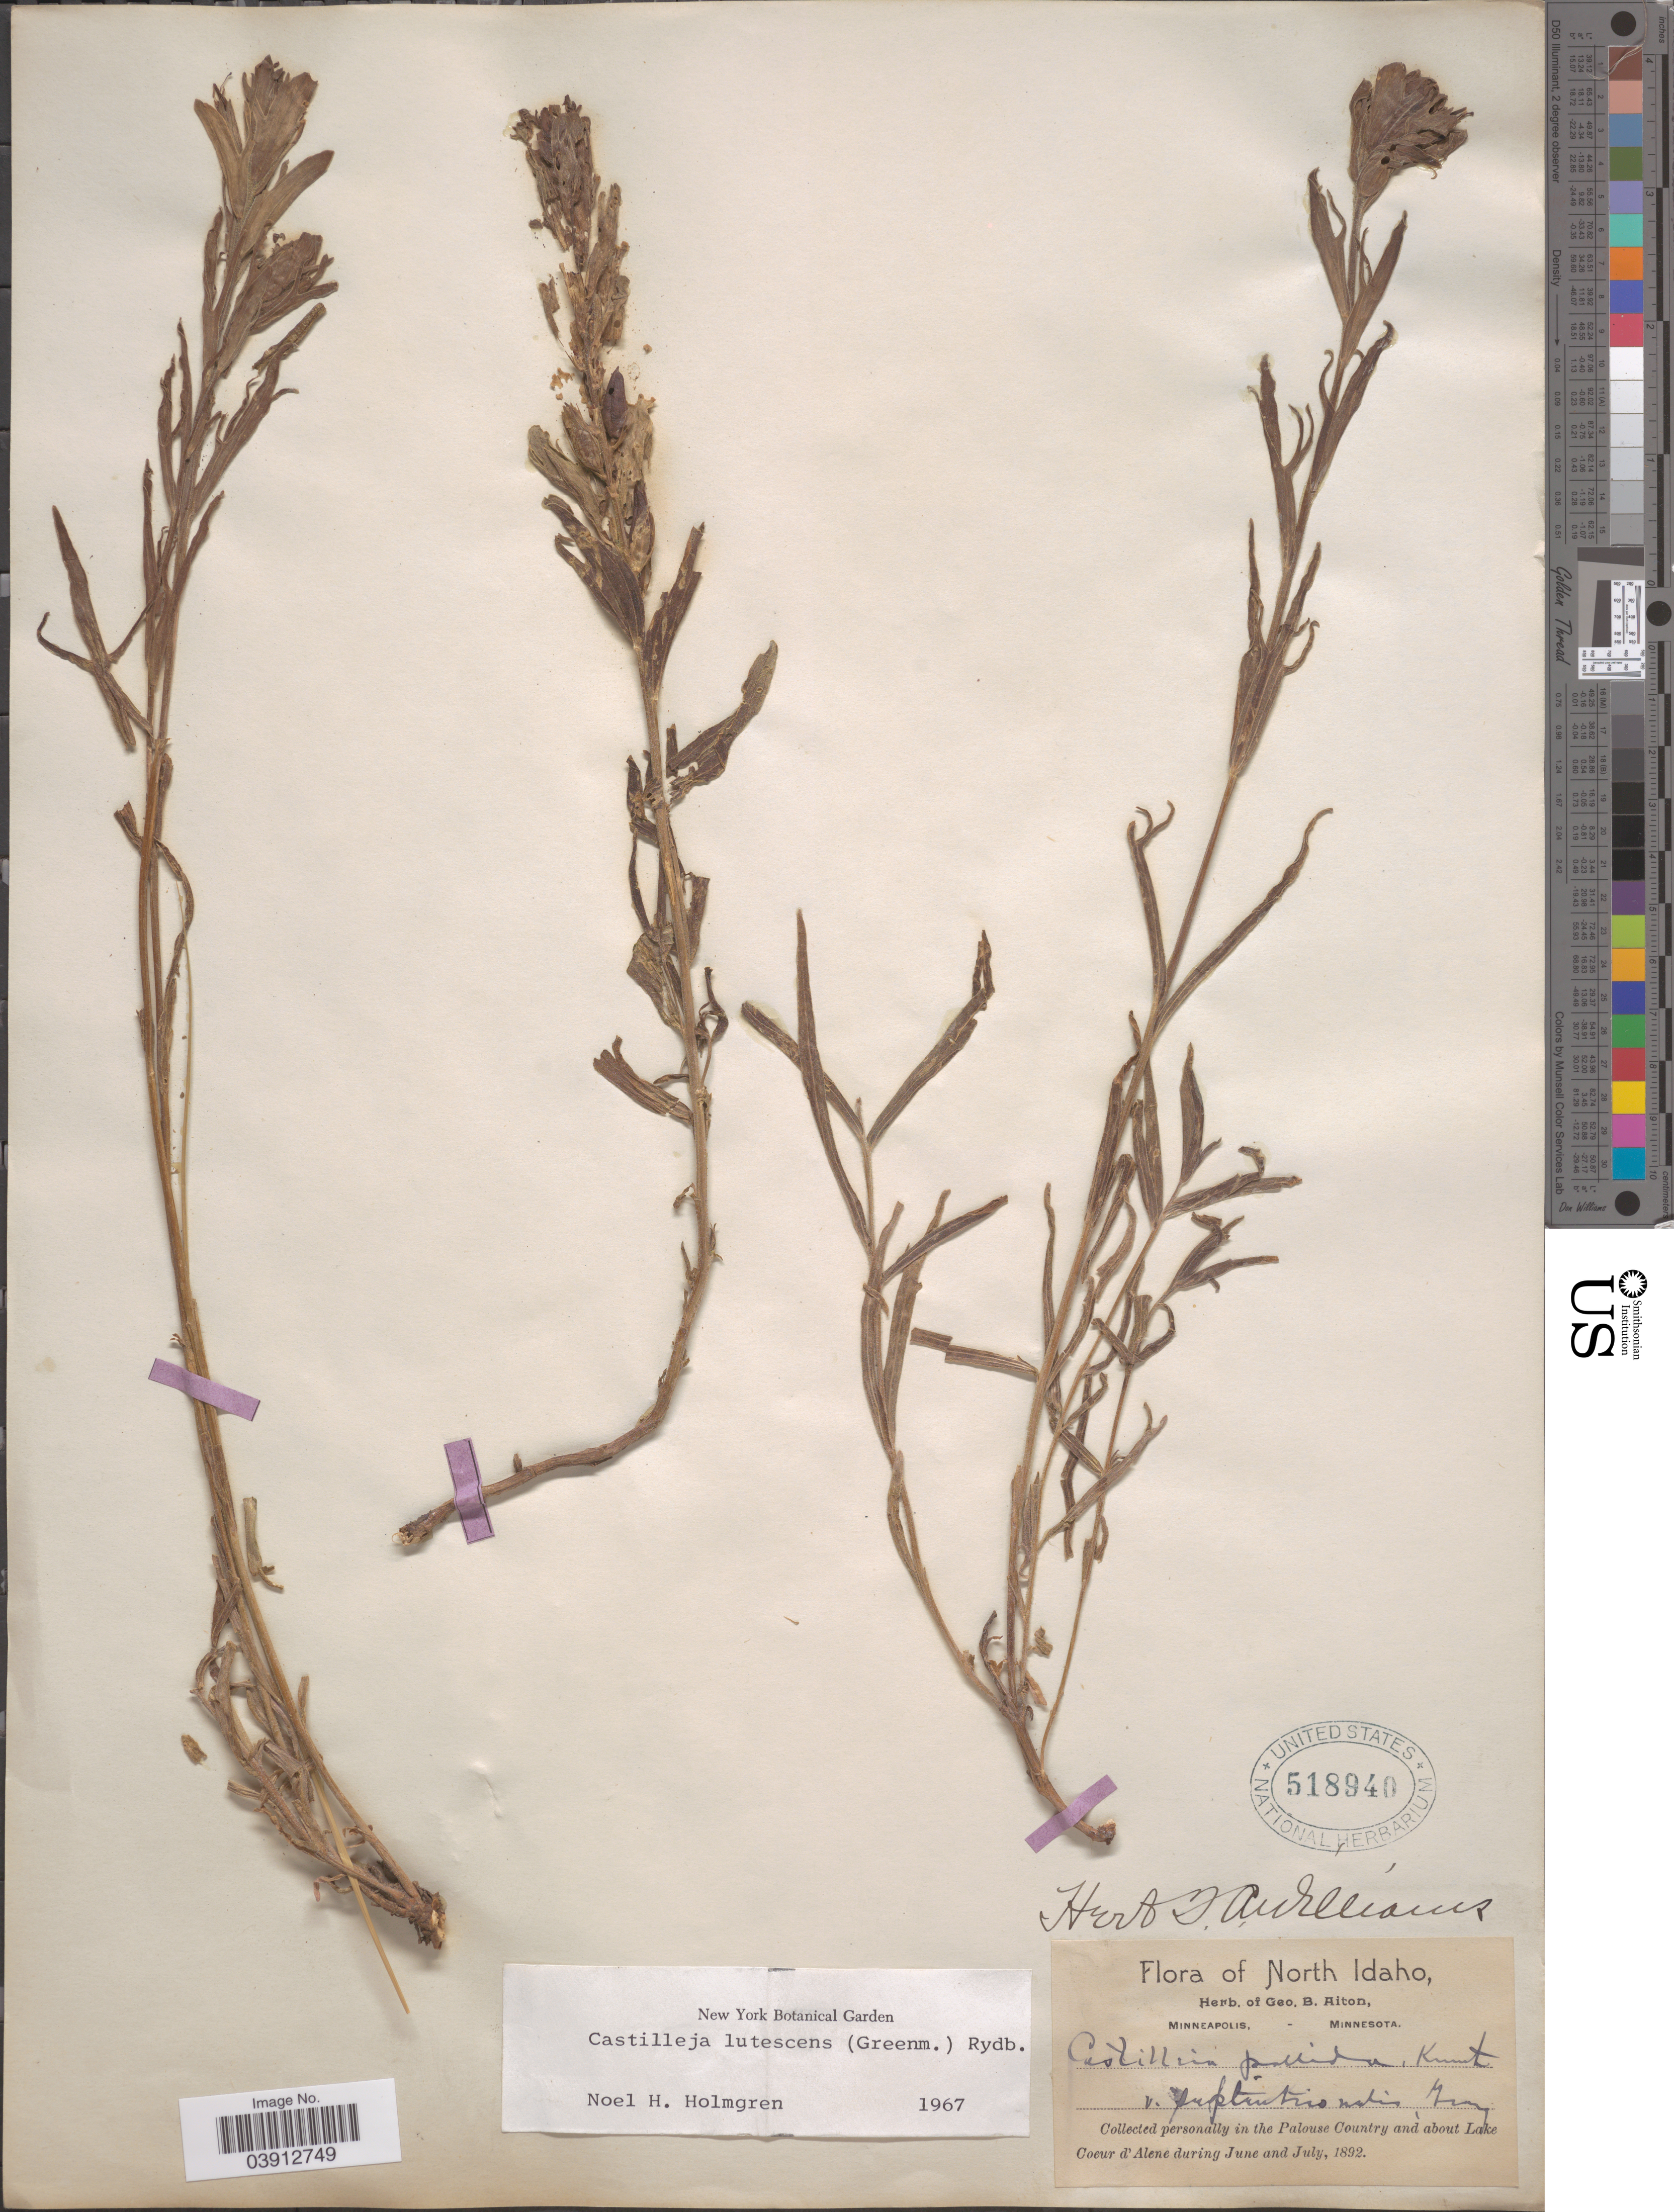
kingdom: Plantae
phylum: Tracheophyta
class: Magnoliopsida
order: Lamiales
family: Orobanchaceae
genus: Castilleja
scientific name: Castilleja lutescens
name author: (Greenm.) Rydb.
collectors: ex herb. Geo. B. Aiton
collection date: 1892-06/1892-07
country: United States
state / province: Idaho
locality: North Idaho. In the Palouse Country and about Lake Coeur d'Alene.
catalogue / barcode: US 518940